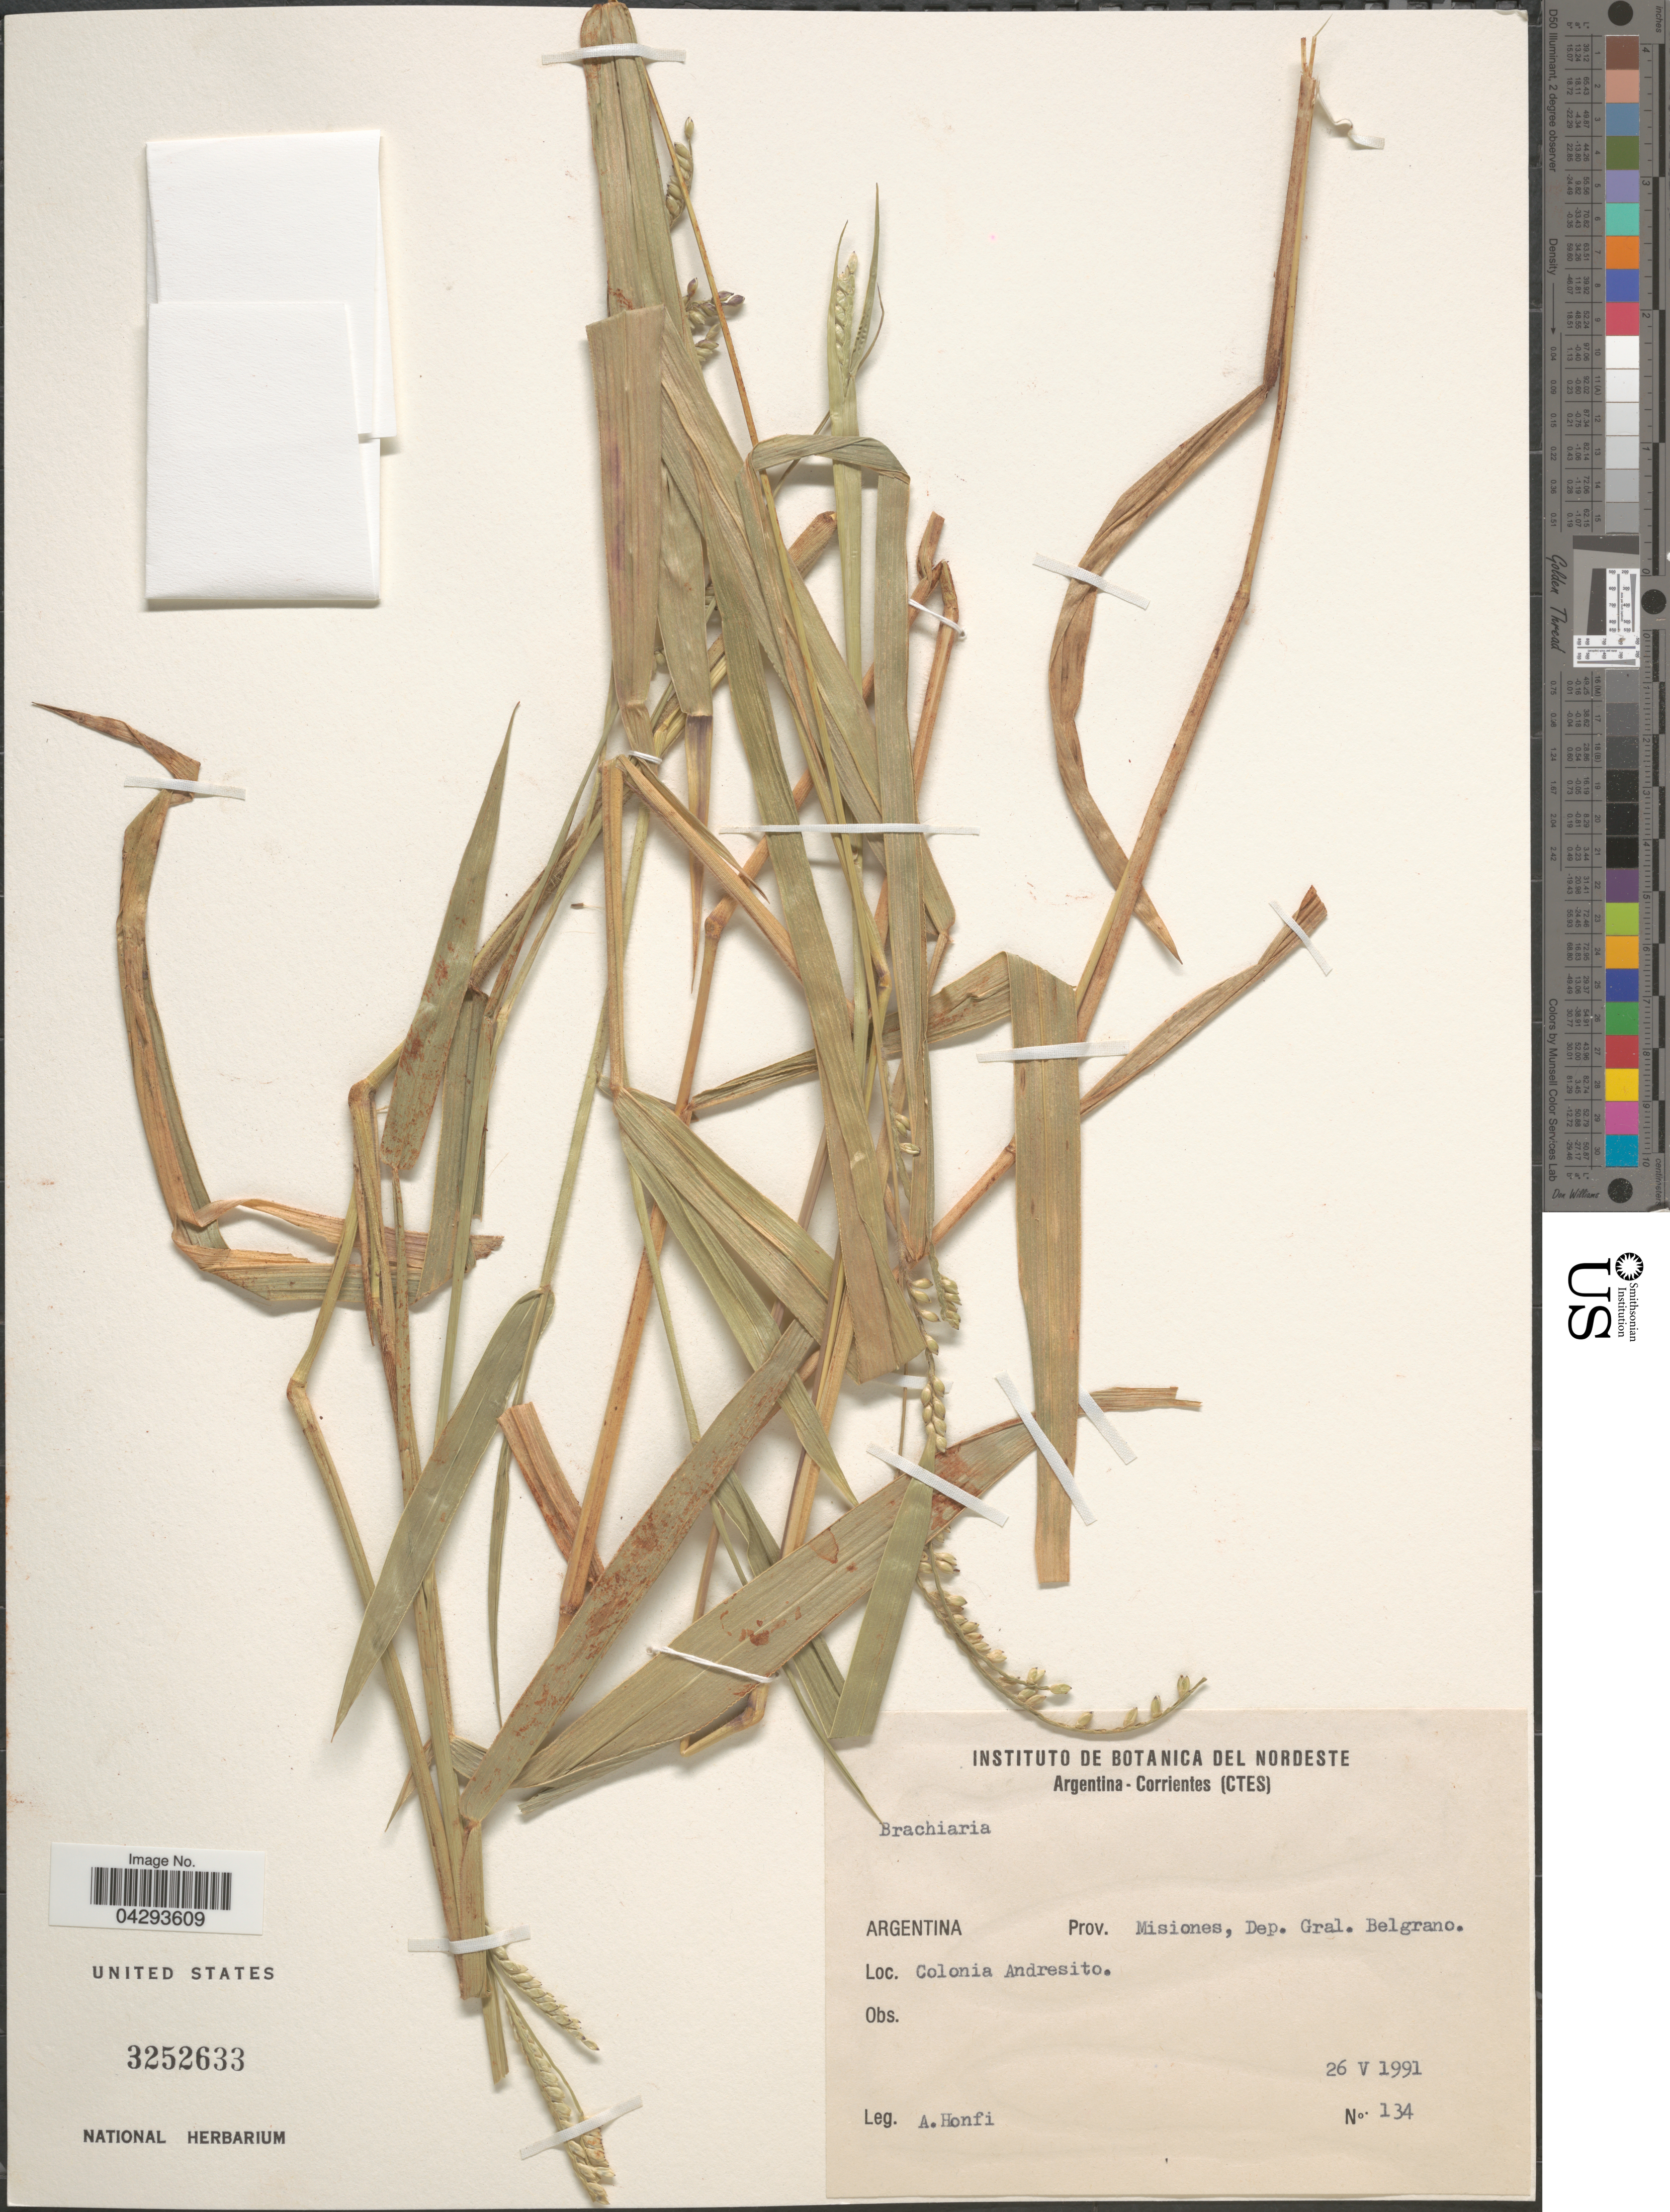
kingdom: Plantae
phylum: Tracheophyta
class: Liliopsida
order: Poales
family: Poaceae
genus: Urochloa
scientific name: Urochloa sp.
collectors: A. Honfi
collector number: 134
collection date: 1991-05-26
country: Argentina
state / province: Misiones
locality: Dep. Gral. Belgrano. Colonia Andresito.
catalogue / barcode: US 3252633